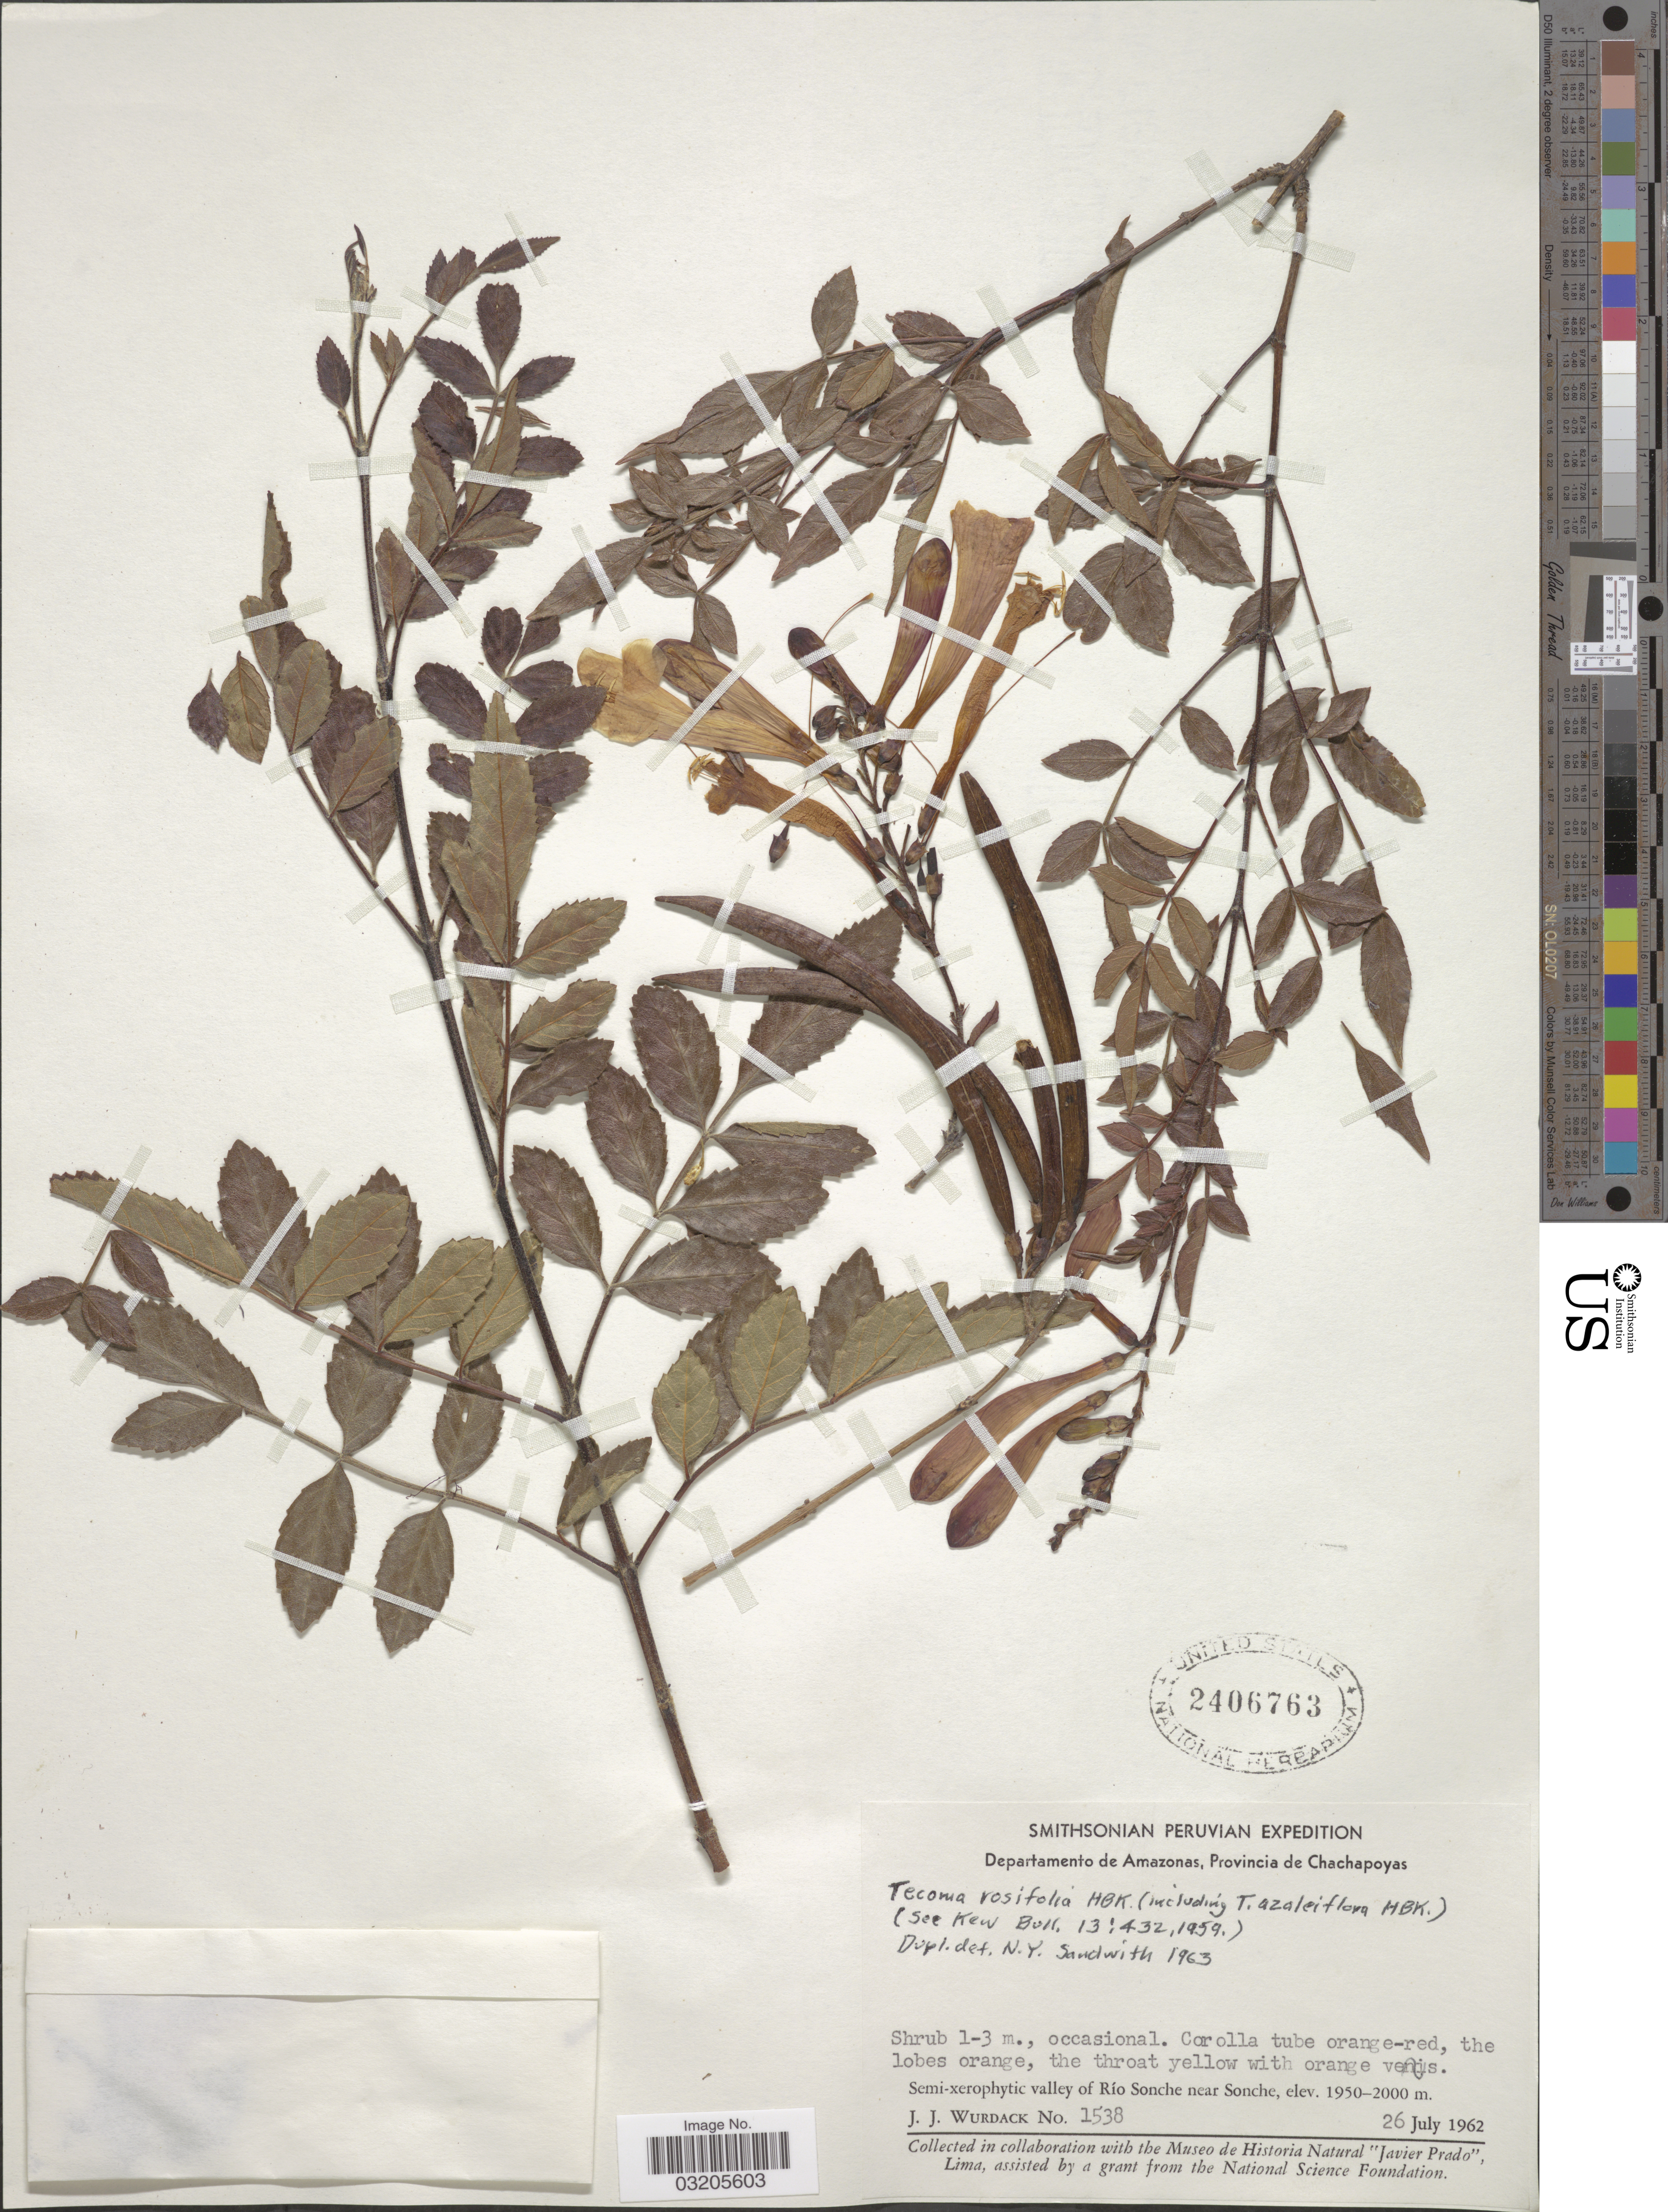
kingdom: Plantae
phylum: Tracheophyta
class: Magnoliopsida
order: Lamiales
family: Bignoniaceae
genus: Tecoma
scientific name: Tecoma rosifolia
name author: Kunth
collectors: J. J. Wurdack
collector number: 1538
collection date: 1962-07-26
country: Peru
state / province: Amazonas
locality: Departamento de Amazonas, Provincia de Chachapoyas. Semi-xerophytic valley of Río Sonche near Sonche.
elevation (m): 1950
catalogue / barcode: US 2406763